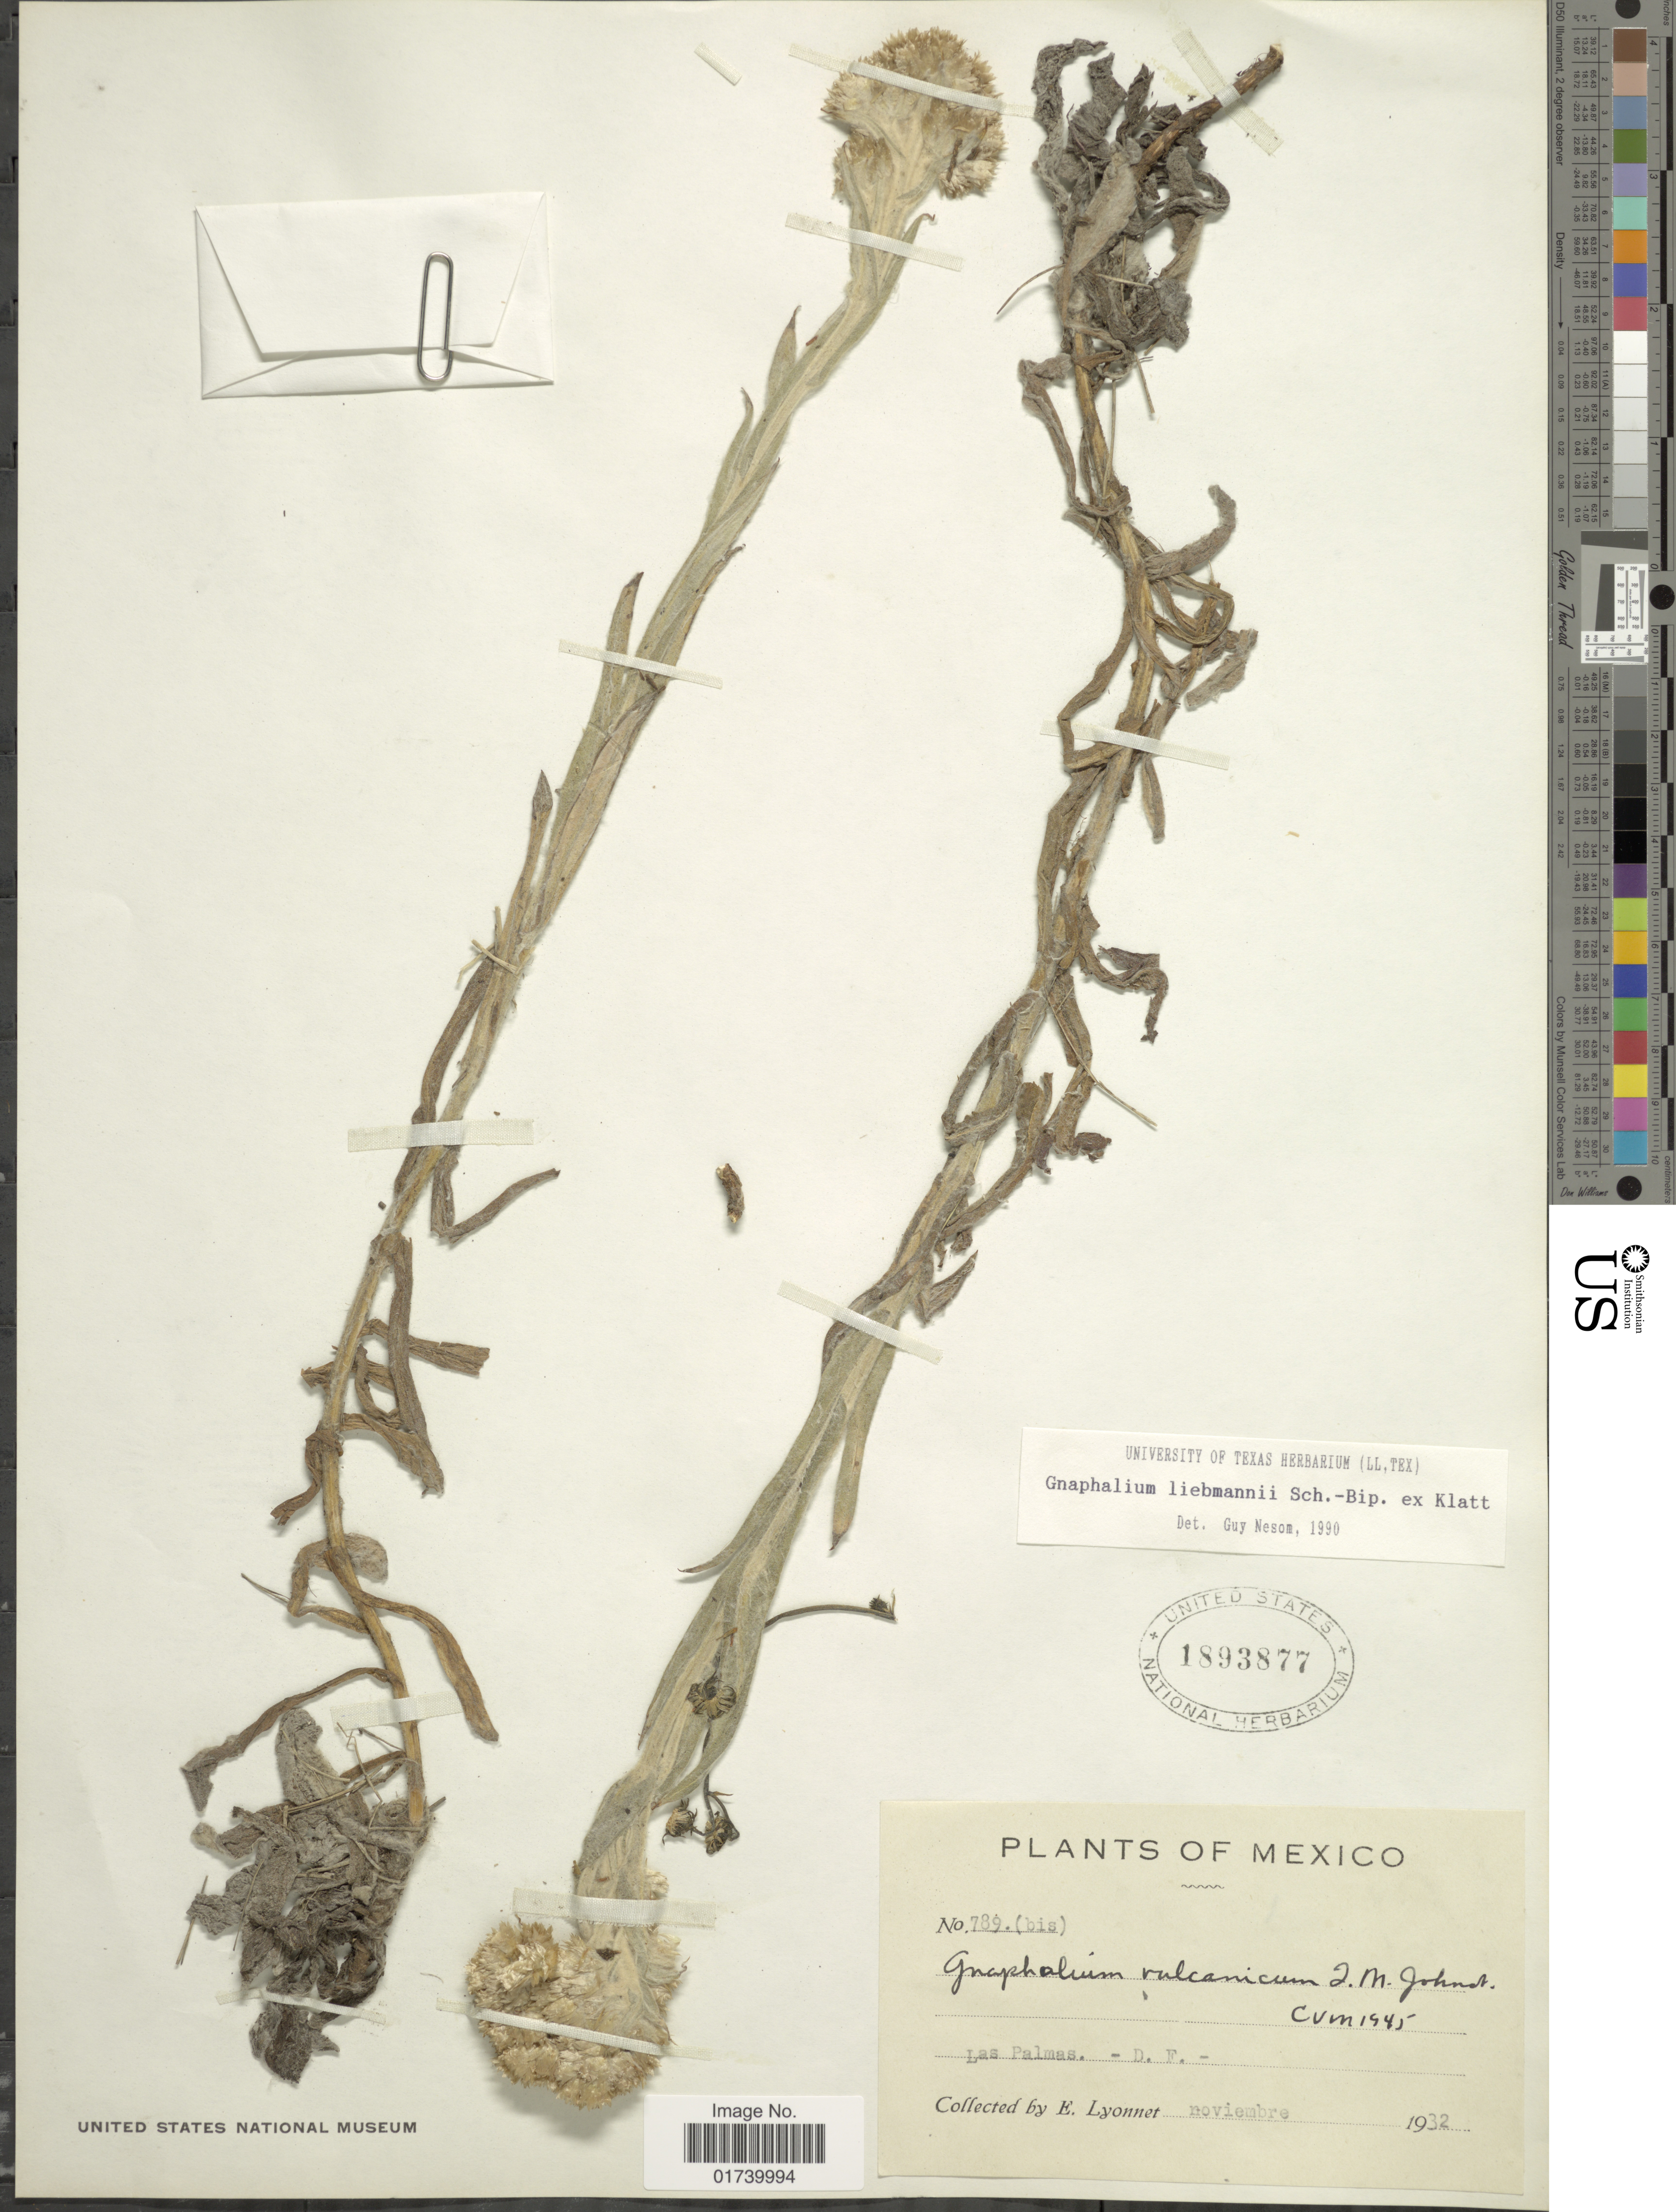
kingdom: Plantae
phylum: Tracheophyta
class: Magnoliopsida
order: Asterales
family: Asteraceae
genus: Pseudognaphalium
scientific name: Pseudognaphalium liebmannii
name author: (Sch. Bip. ex Klatt) Anderb.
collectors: E. Lyonnet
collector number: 789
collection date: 1932-11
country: Mexico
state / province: Distrito Federal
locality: Las Palmas.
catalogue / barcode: US 1893877